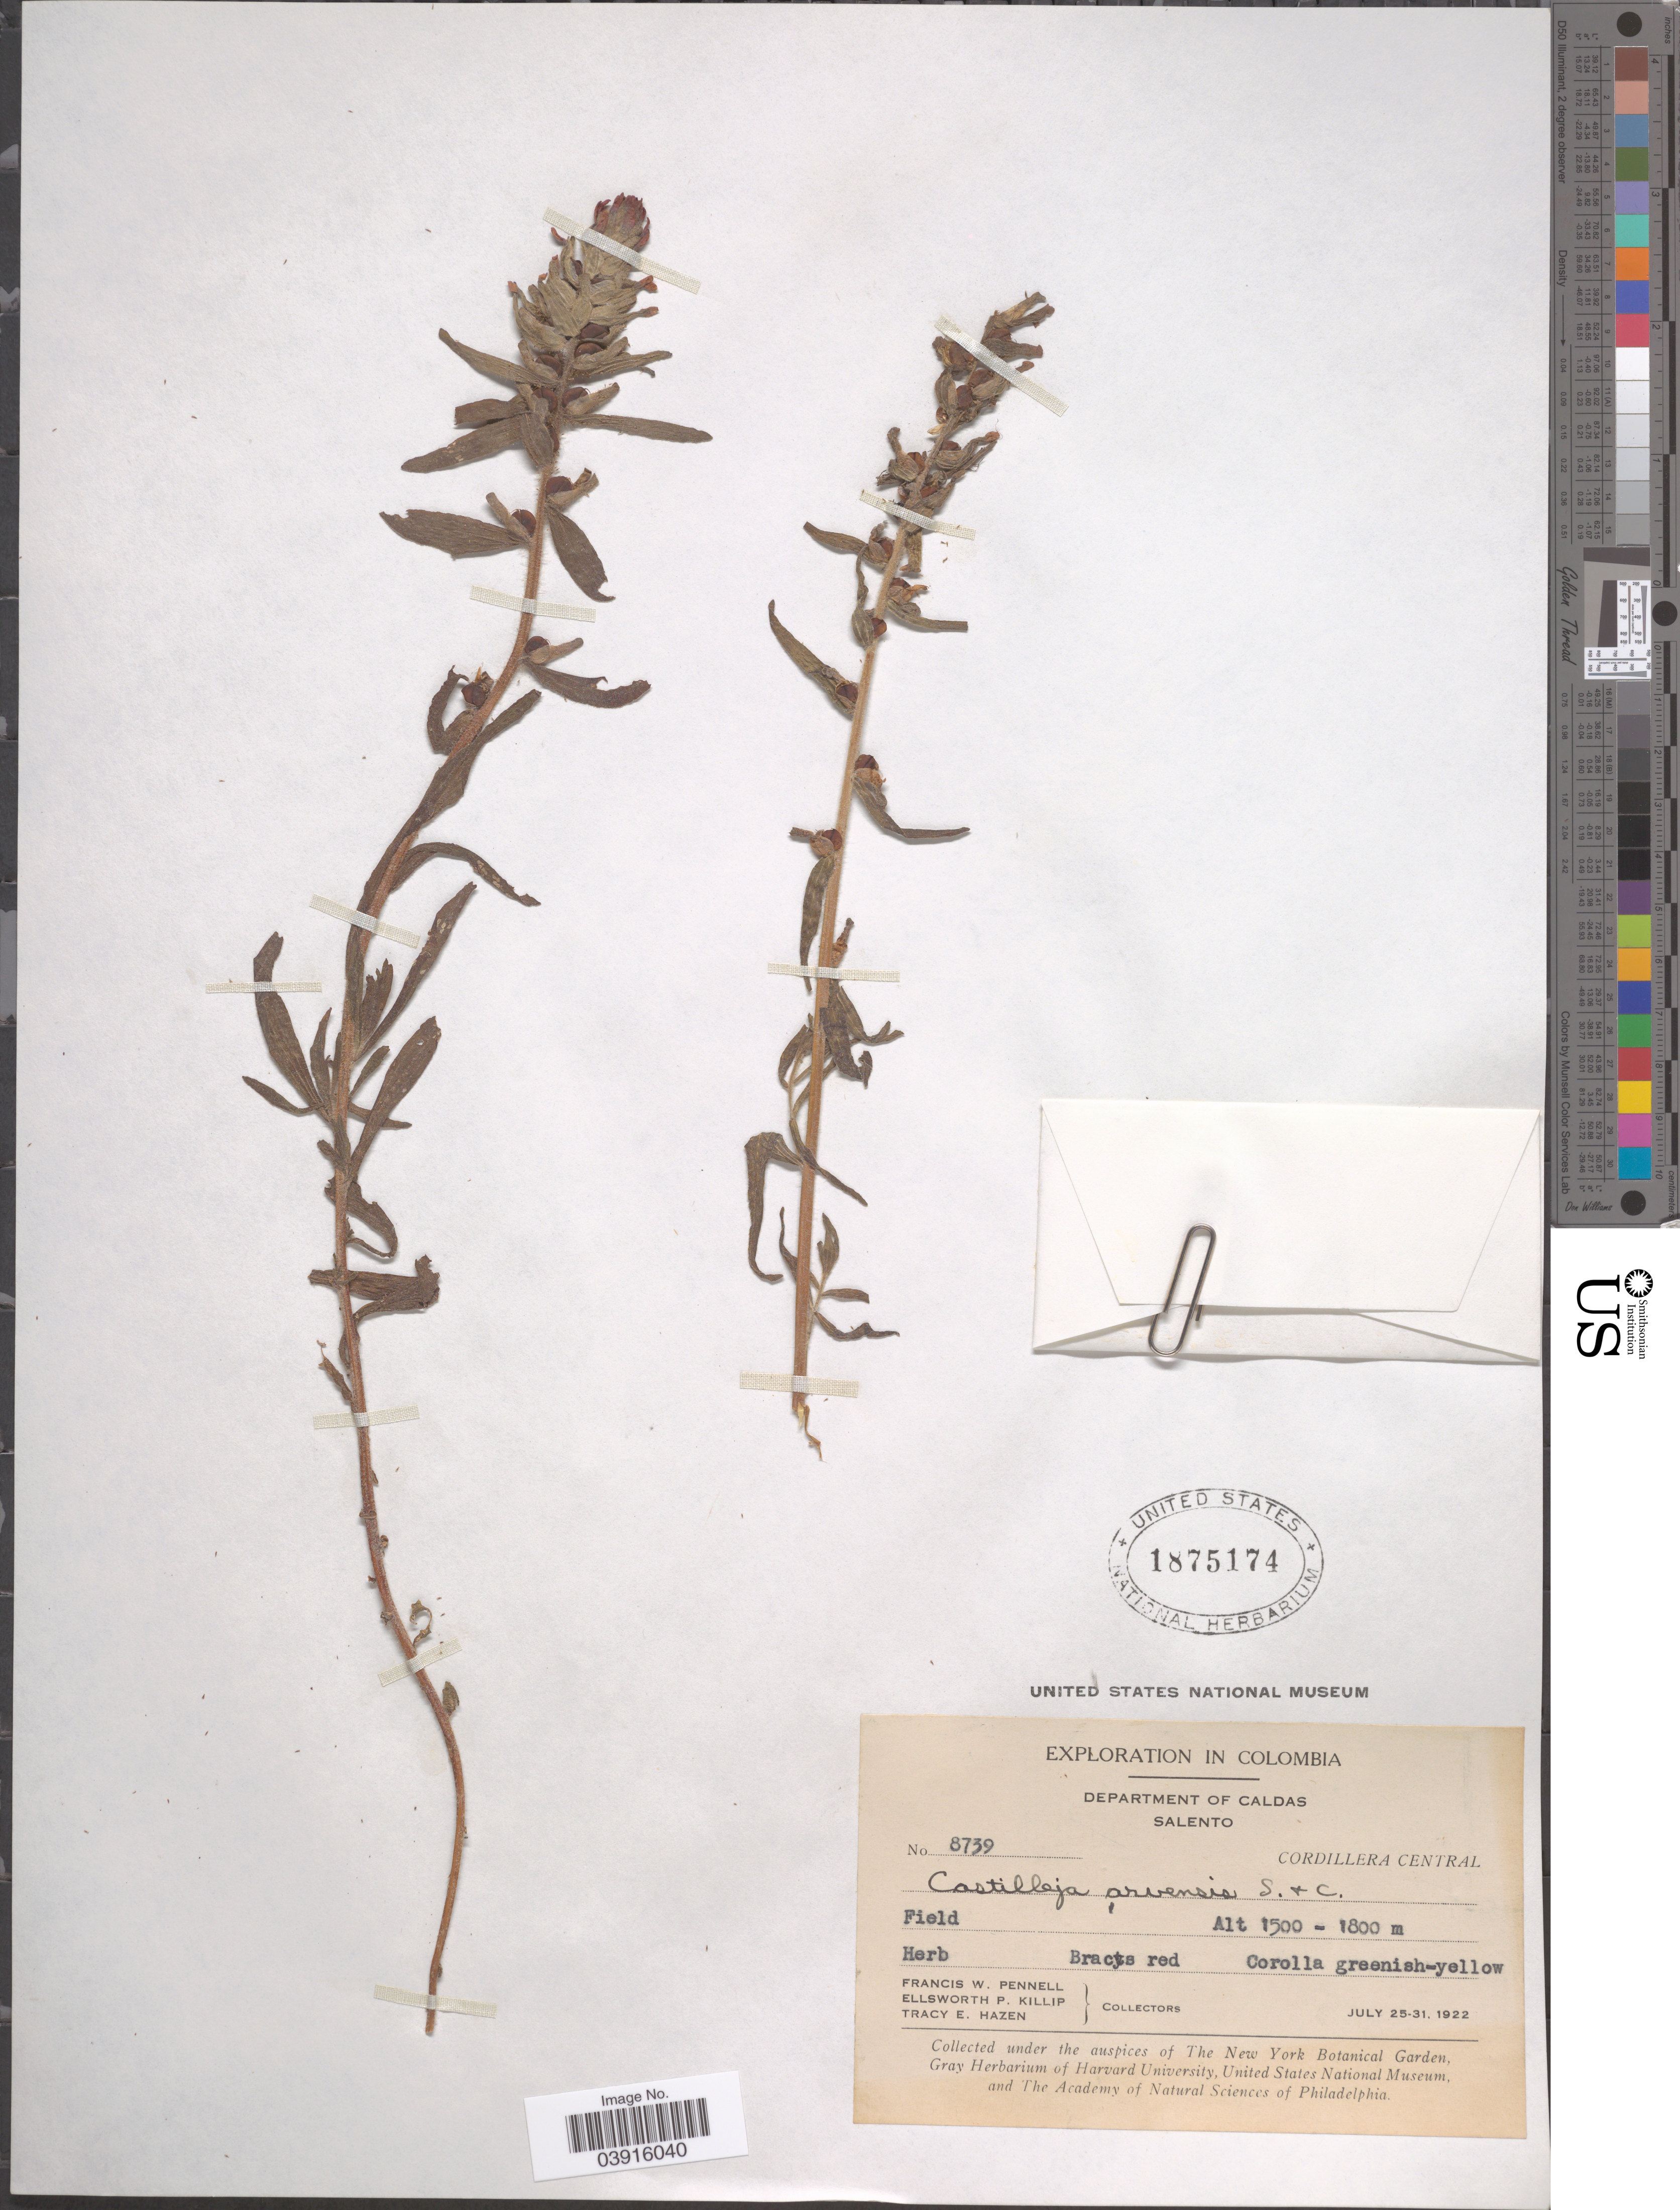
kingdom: Plantae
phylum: Tracheophyta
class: Magnoliopsida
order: Lamiales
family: Orobanchaceae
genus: Castilleja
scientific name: Castilleja arvensis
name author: Schltdl. & Cham.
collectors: F. W. Pennell, E. P. Killip & T. E. Hazen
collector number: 8739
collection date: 1922-07-25/1922-07-31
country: Colombia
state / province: Caldas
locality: Department of Caldas. Salento. Cordillera Occidental.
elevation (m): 1500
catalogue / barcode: US 1875174